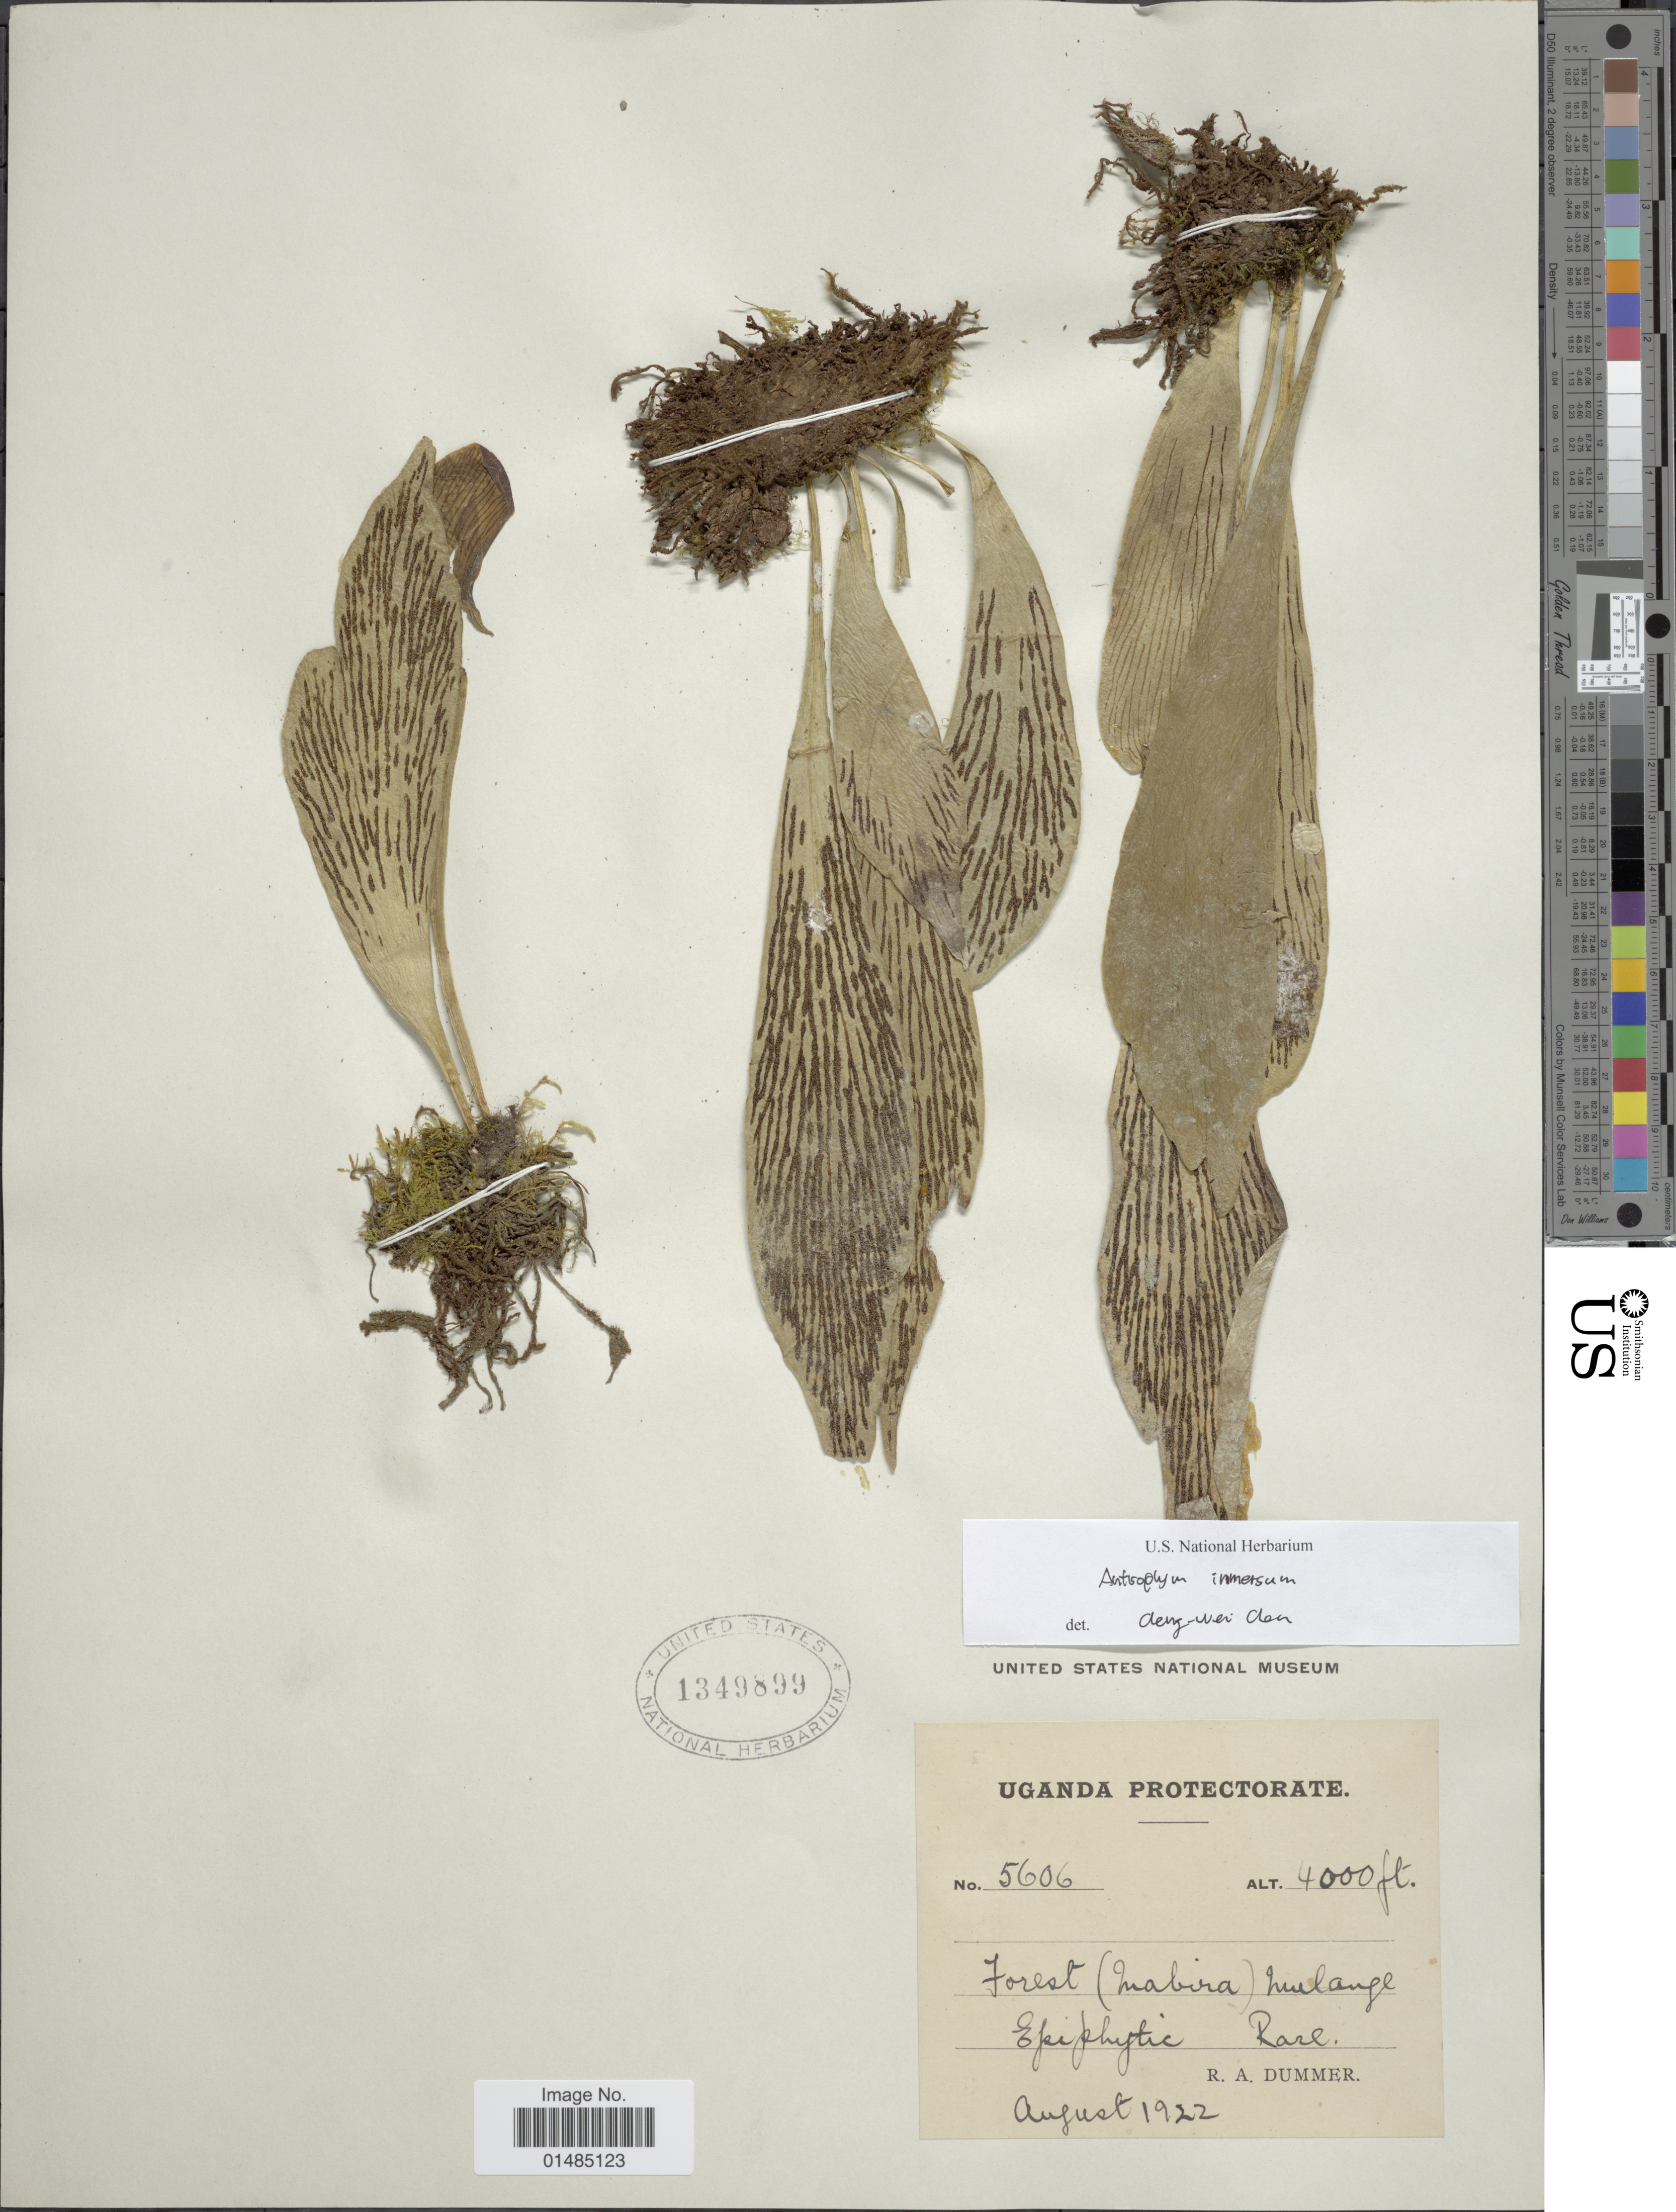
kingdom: Plantae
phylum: Tracheophyta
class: Polypodiopsida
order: Polypodiales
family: Pteridaceae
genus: Antrophyum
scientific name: Antrophyum immersum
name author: (Bory ex Willd.) Mett.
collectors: R. Dümmer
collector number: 5606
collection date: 1922-08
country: Uganda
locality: Uganda Protectorate, Forest (Mabira) Mulange.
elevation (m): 1219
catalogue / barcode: US 1349899